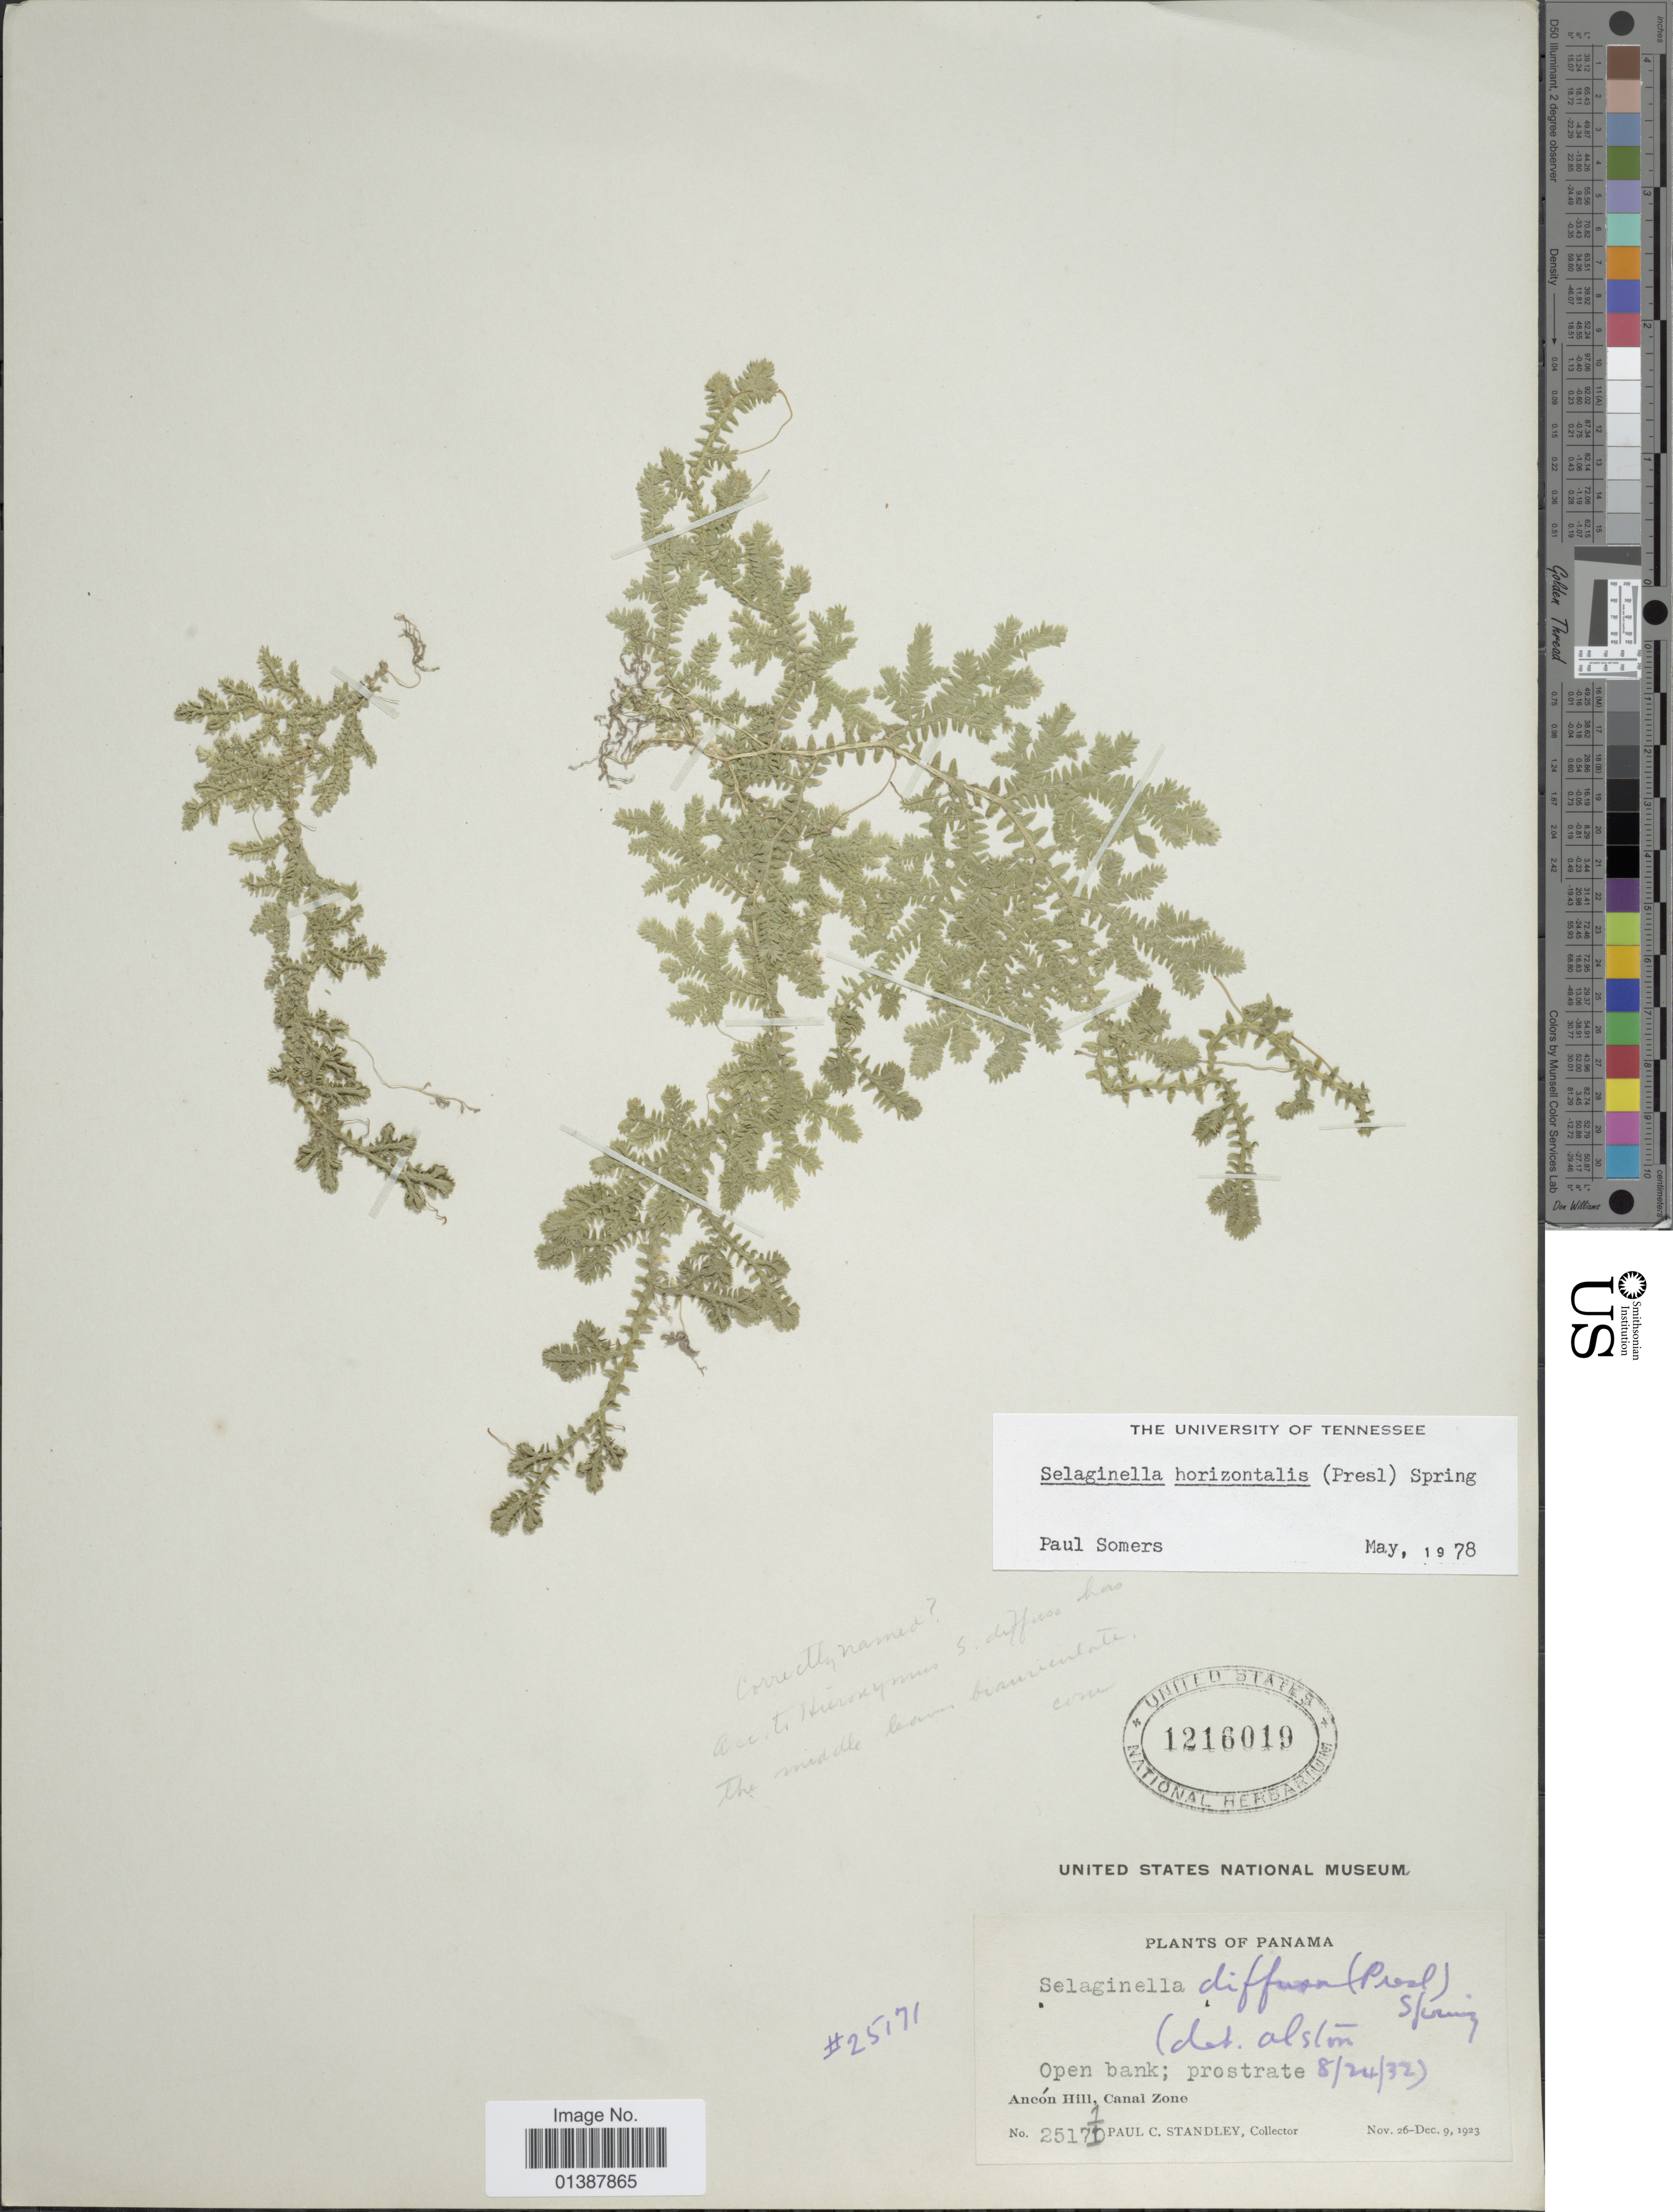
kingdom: Plantae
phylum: Tracheophyta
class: Lycopodiopsida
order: Selaginellales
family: Selaginellaceae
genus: Selaginella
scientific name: Selaginella horizontalis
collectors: P. C. Standley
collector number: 25171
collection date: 1923-11-26/1923-12-09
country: Panama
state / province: Colón / Panamá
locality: Ancón Hill, Canal Zone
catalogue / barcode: US 1216019